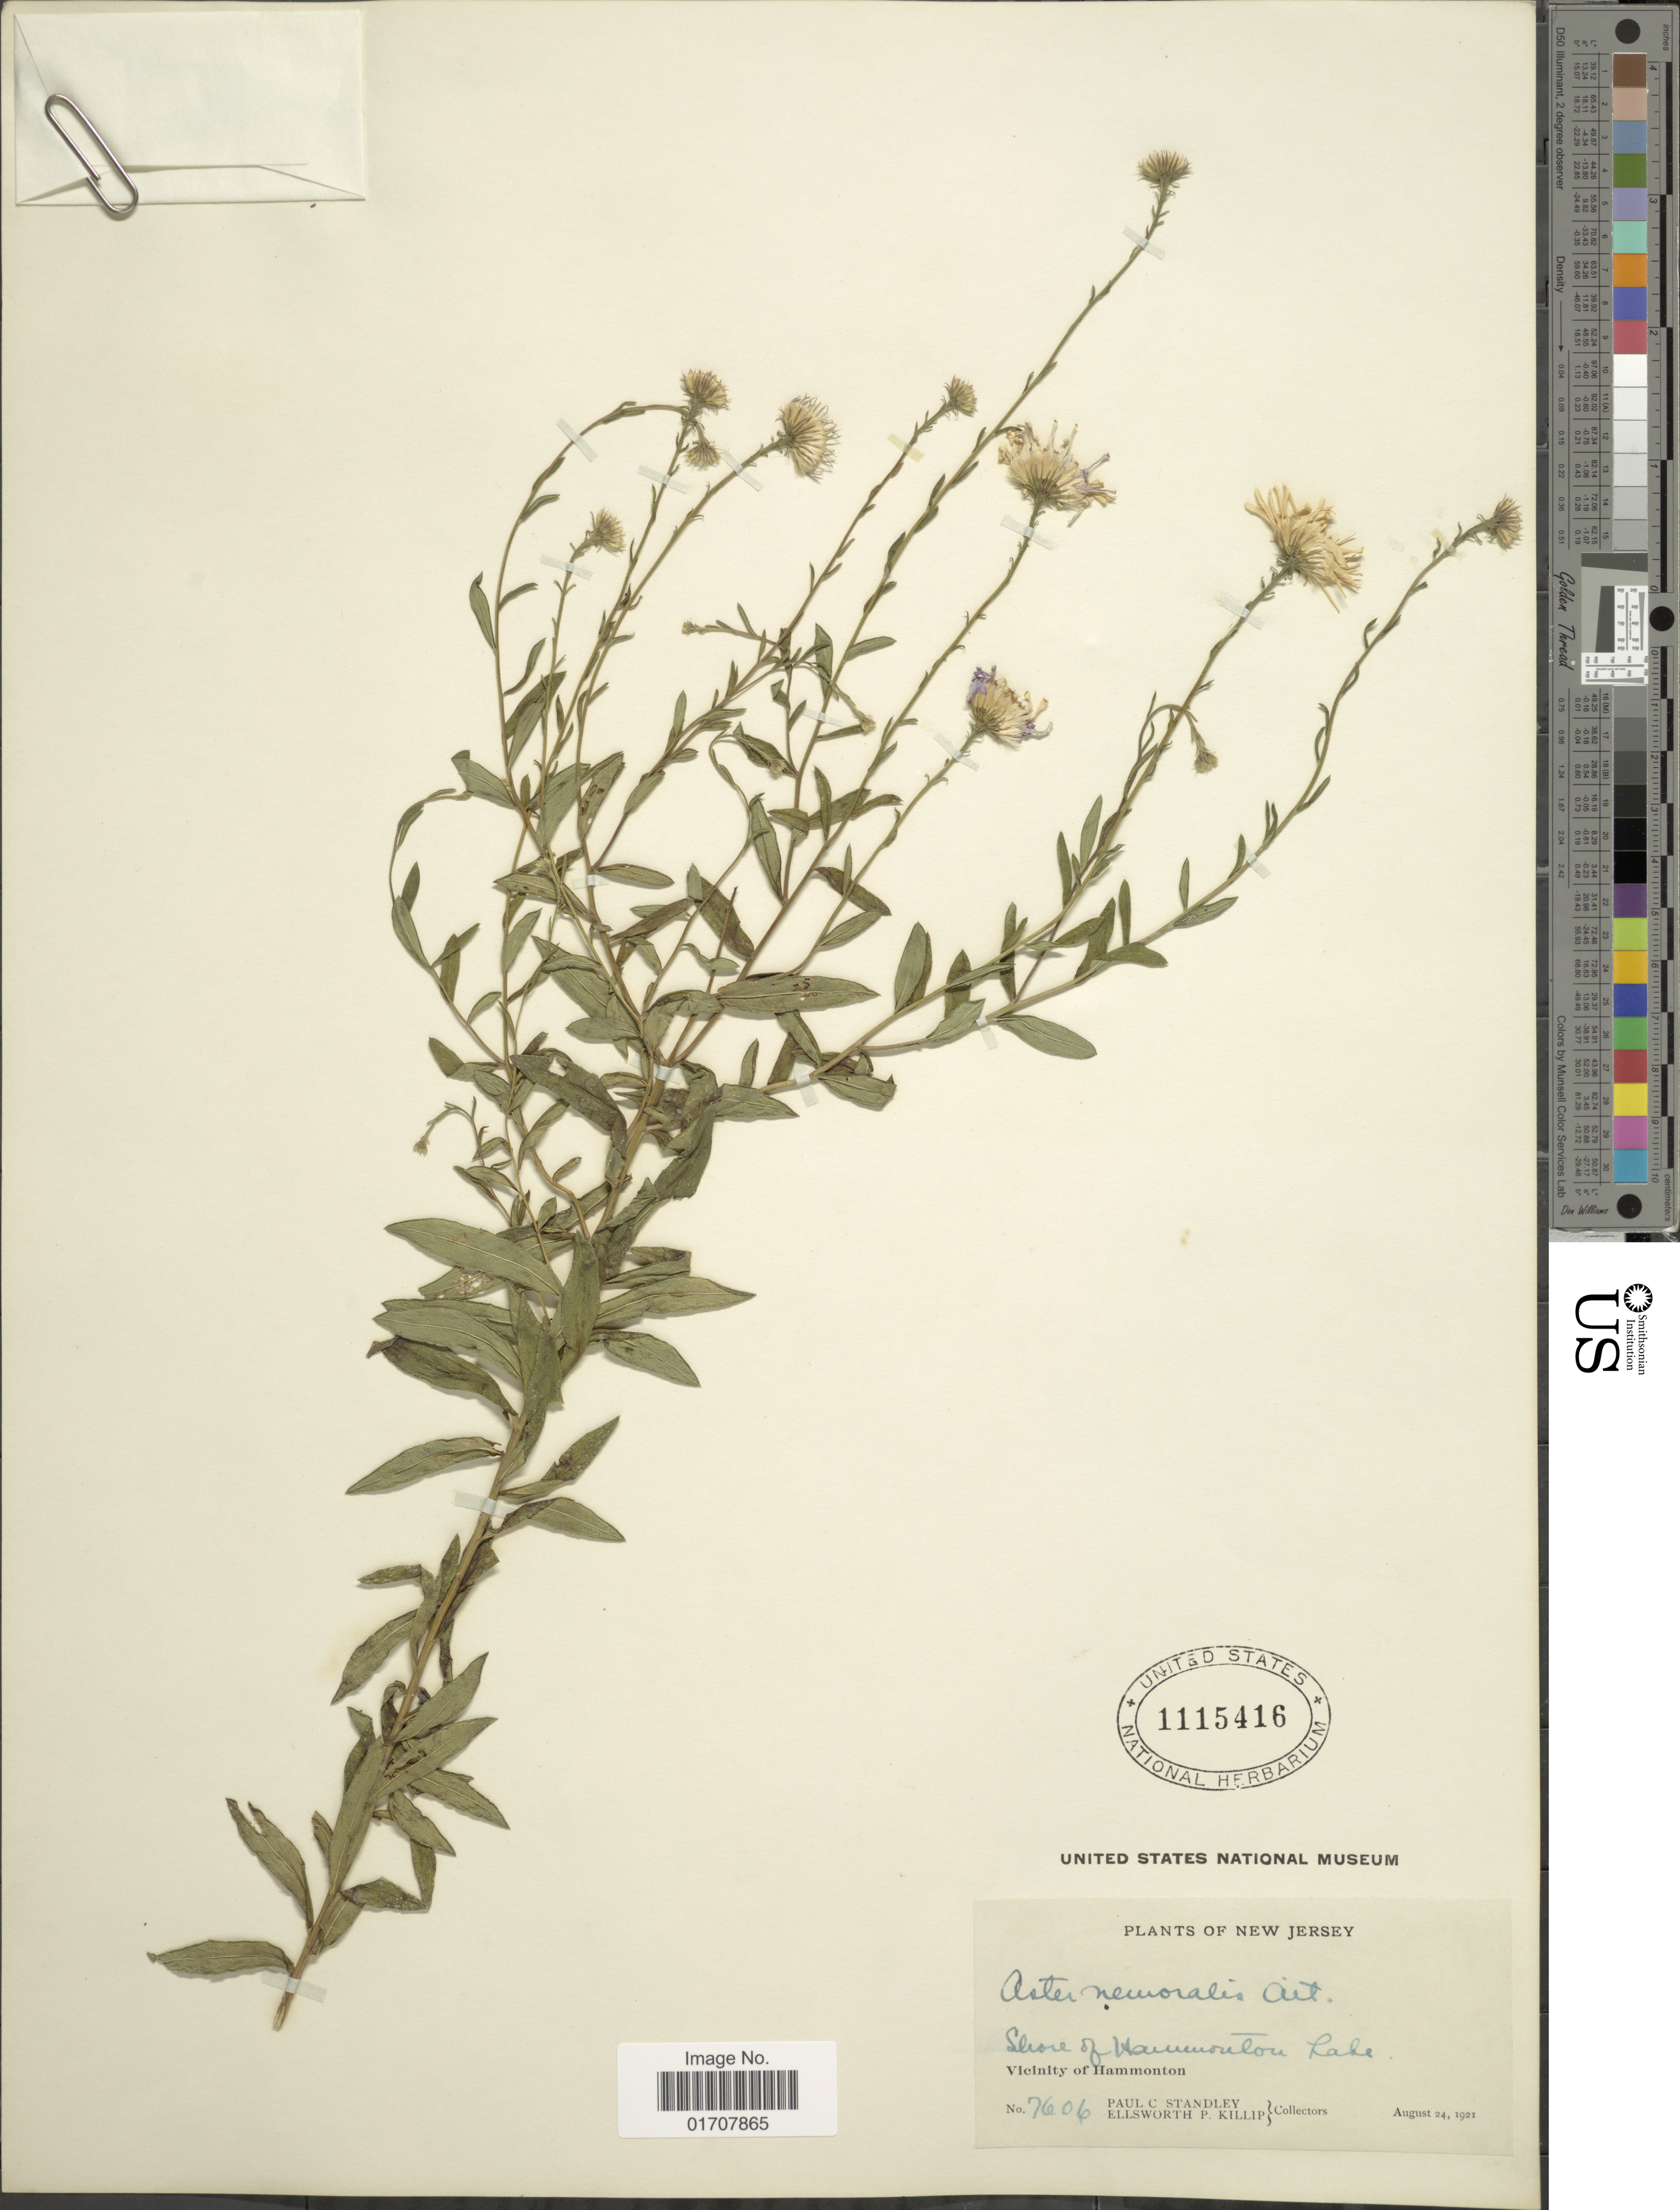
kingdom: Plantae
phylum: Tracheophyta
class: Magnoliopsida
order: Asterales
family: Asteraceae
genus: Oclemena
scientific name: Oclemena nemoralis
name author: (Aiton) Greene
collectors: P. C. Standley & E. P. Killip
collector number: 7606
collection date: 1921-08-24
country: United States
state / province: New Jersey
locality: Vicinity of Hammonton, Shore of Hammonton Lake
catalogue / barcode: US 1115416